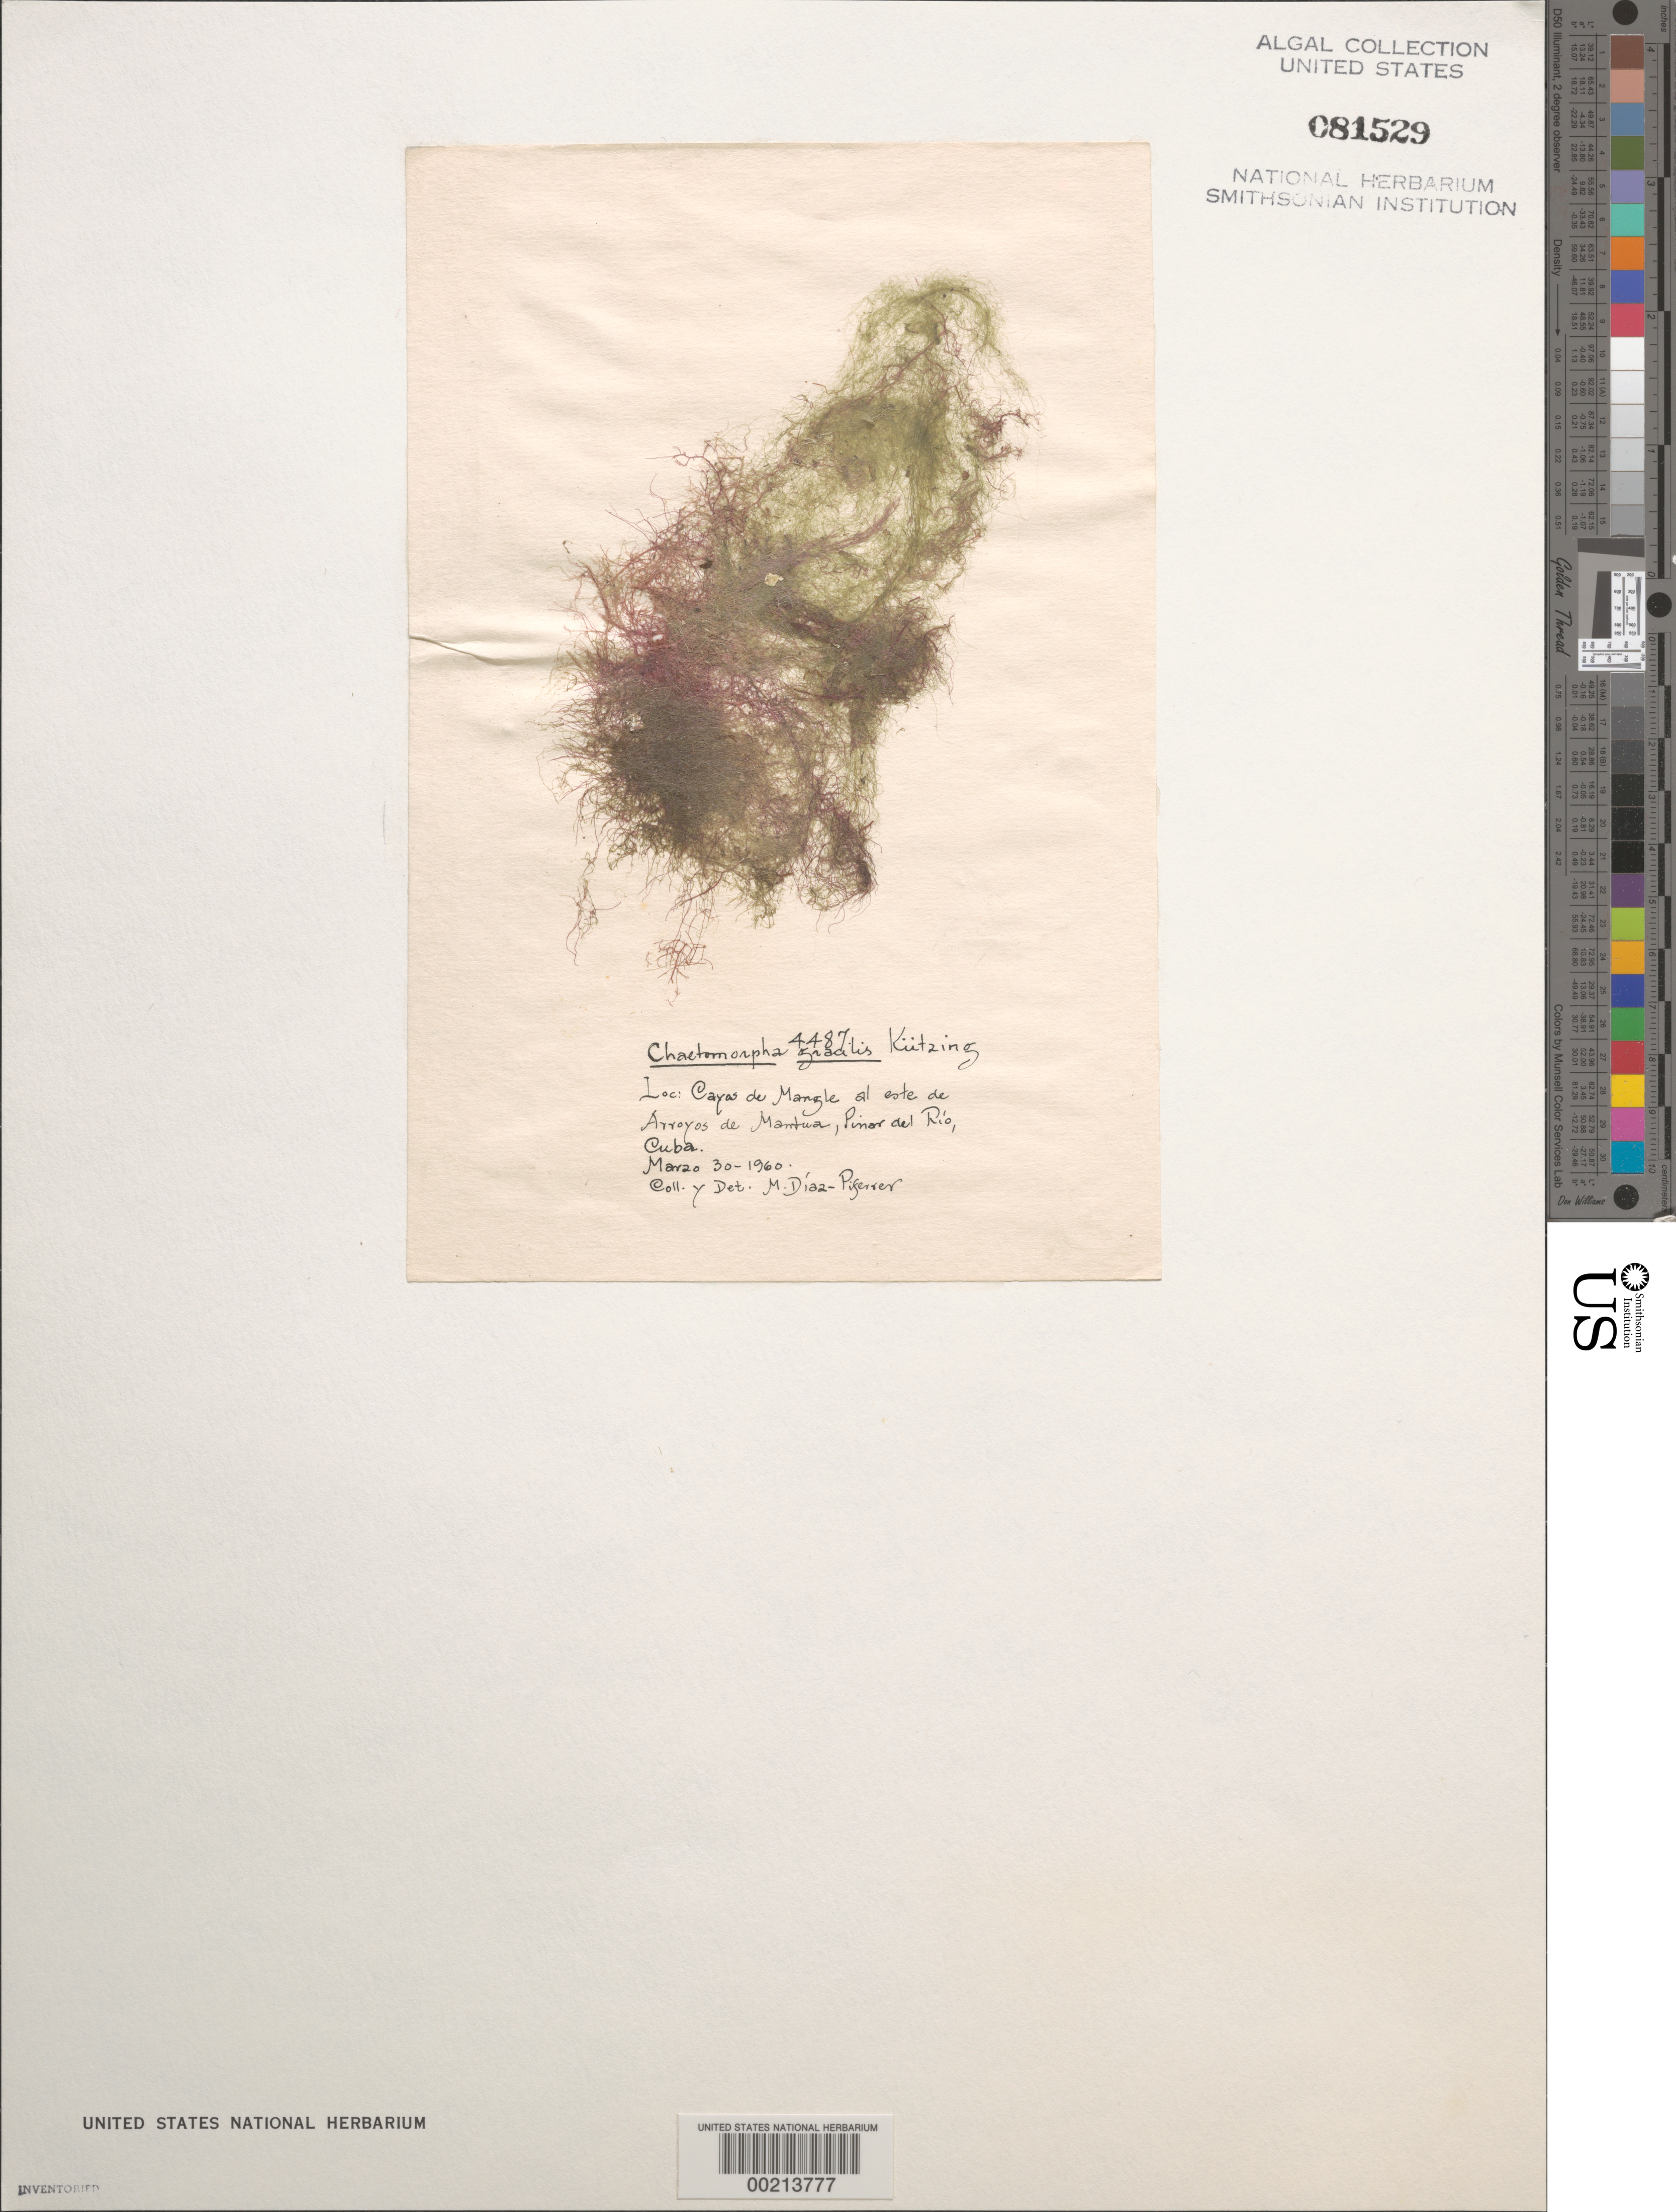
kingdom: Plantae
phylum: Chlorophyta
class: Ulvophyceae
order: Cladophorales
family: Cladophoraceae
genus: Chaetomorpha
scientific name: Chaetomorpha gracilis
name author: Kütz.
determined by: Diaz-Piferrer, M.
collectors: M. Diaz-Piferrer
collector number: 4487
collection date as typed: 30 Mar 1960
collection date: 1960-03-30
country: Cuba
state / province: Pinar del Río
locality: Cayas de mangle, east of arroyos de mantua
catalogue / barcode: US 81529